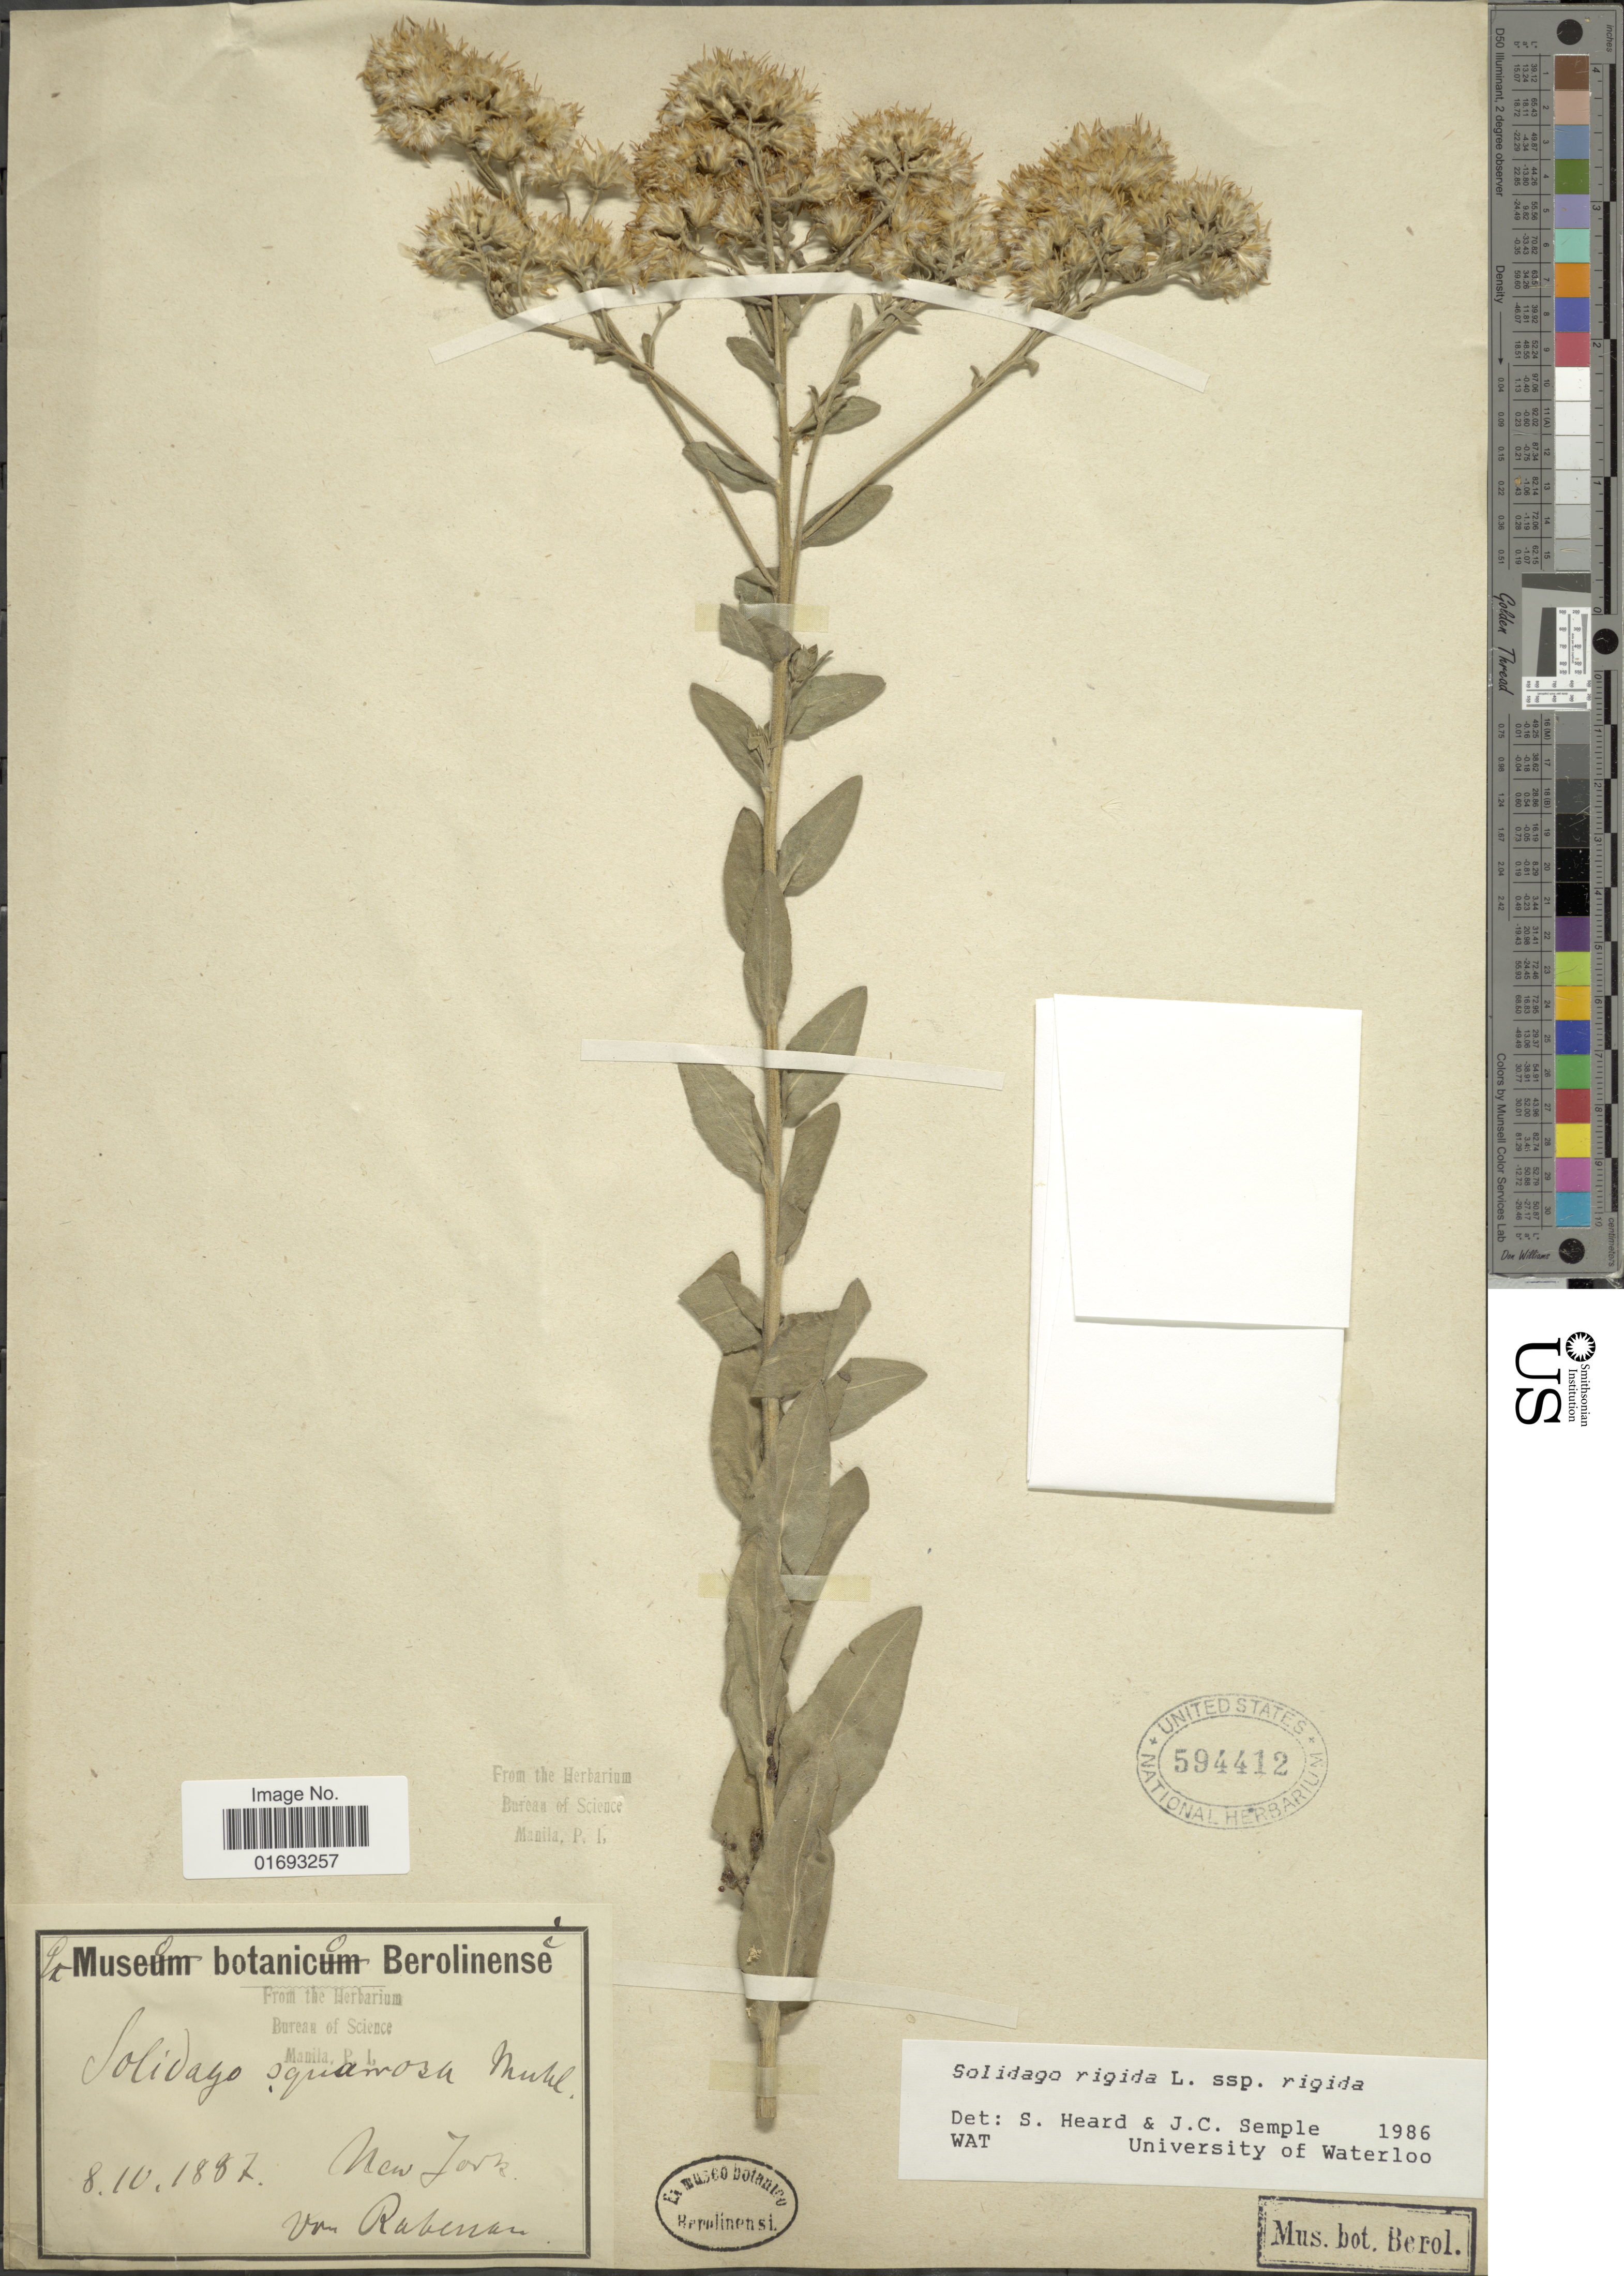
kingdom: Plantae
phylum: Tracheophyta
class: Magnoliopsida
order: Asterales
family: Asteraceae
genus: Oligoneuron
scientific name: Oligoneuron rigidum var. rigidum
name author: (L.) Small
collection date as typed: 8.10.1887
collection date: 1887-08-10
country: United States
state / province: New York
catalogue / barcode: US 594412